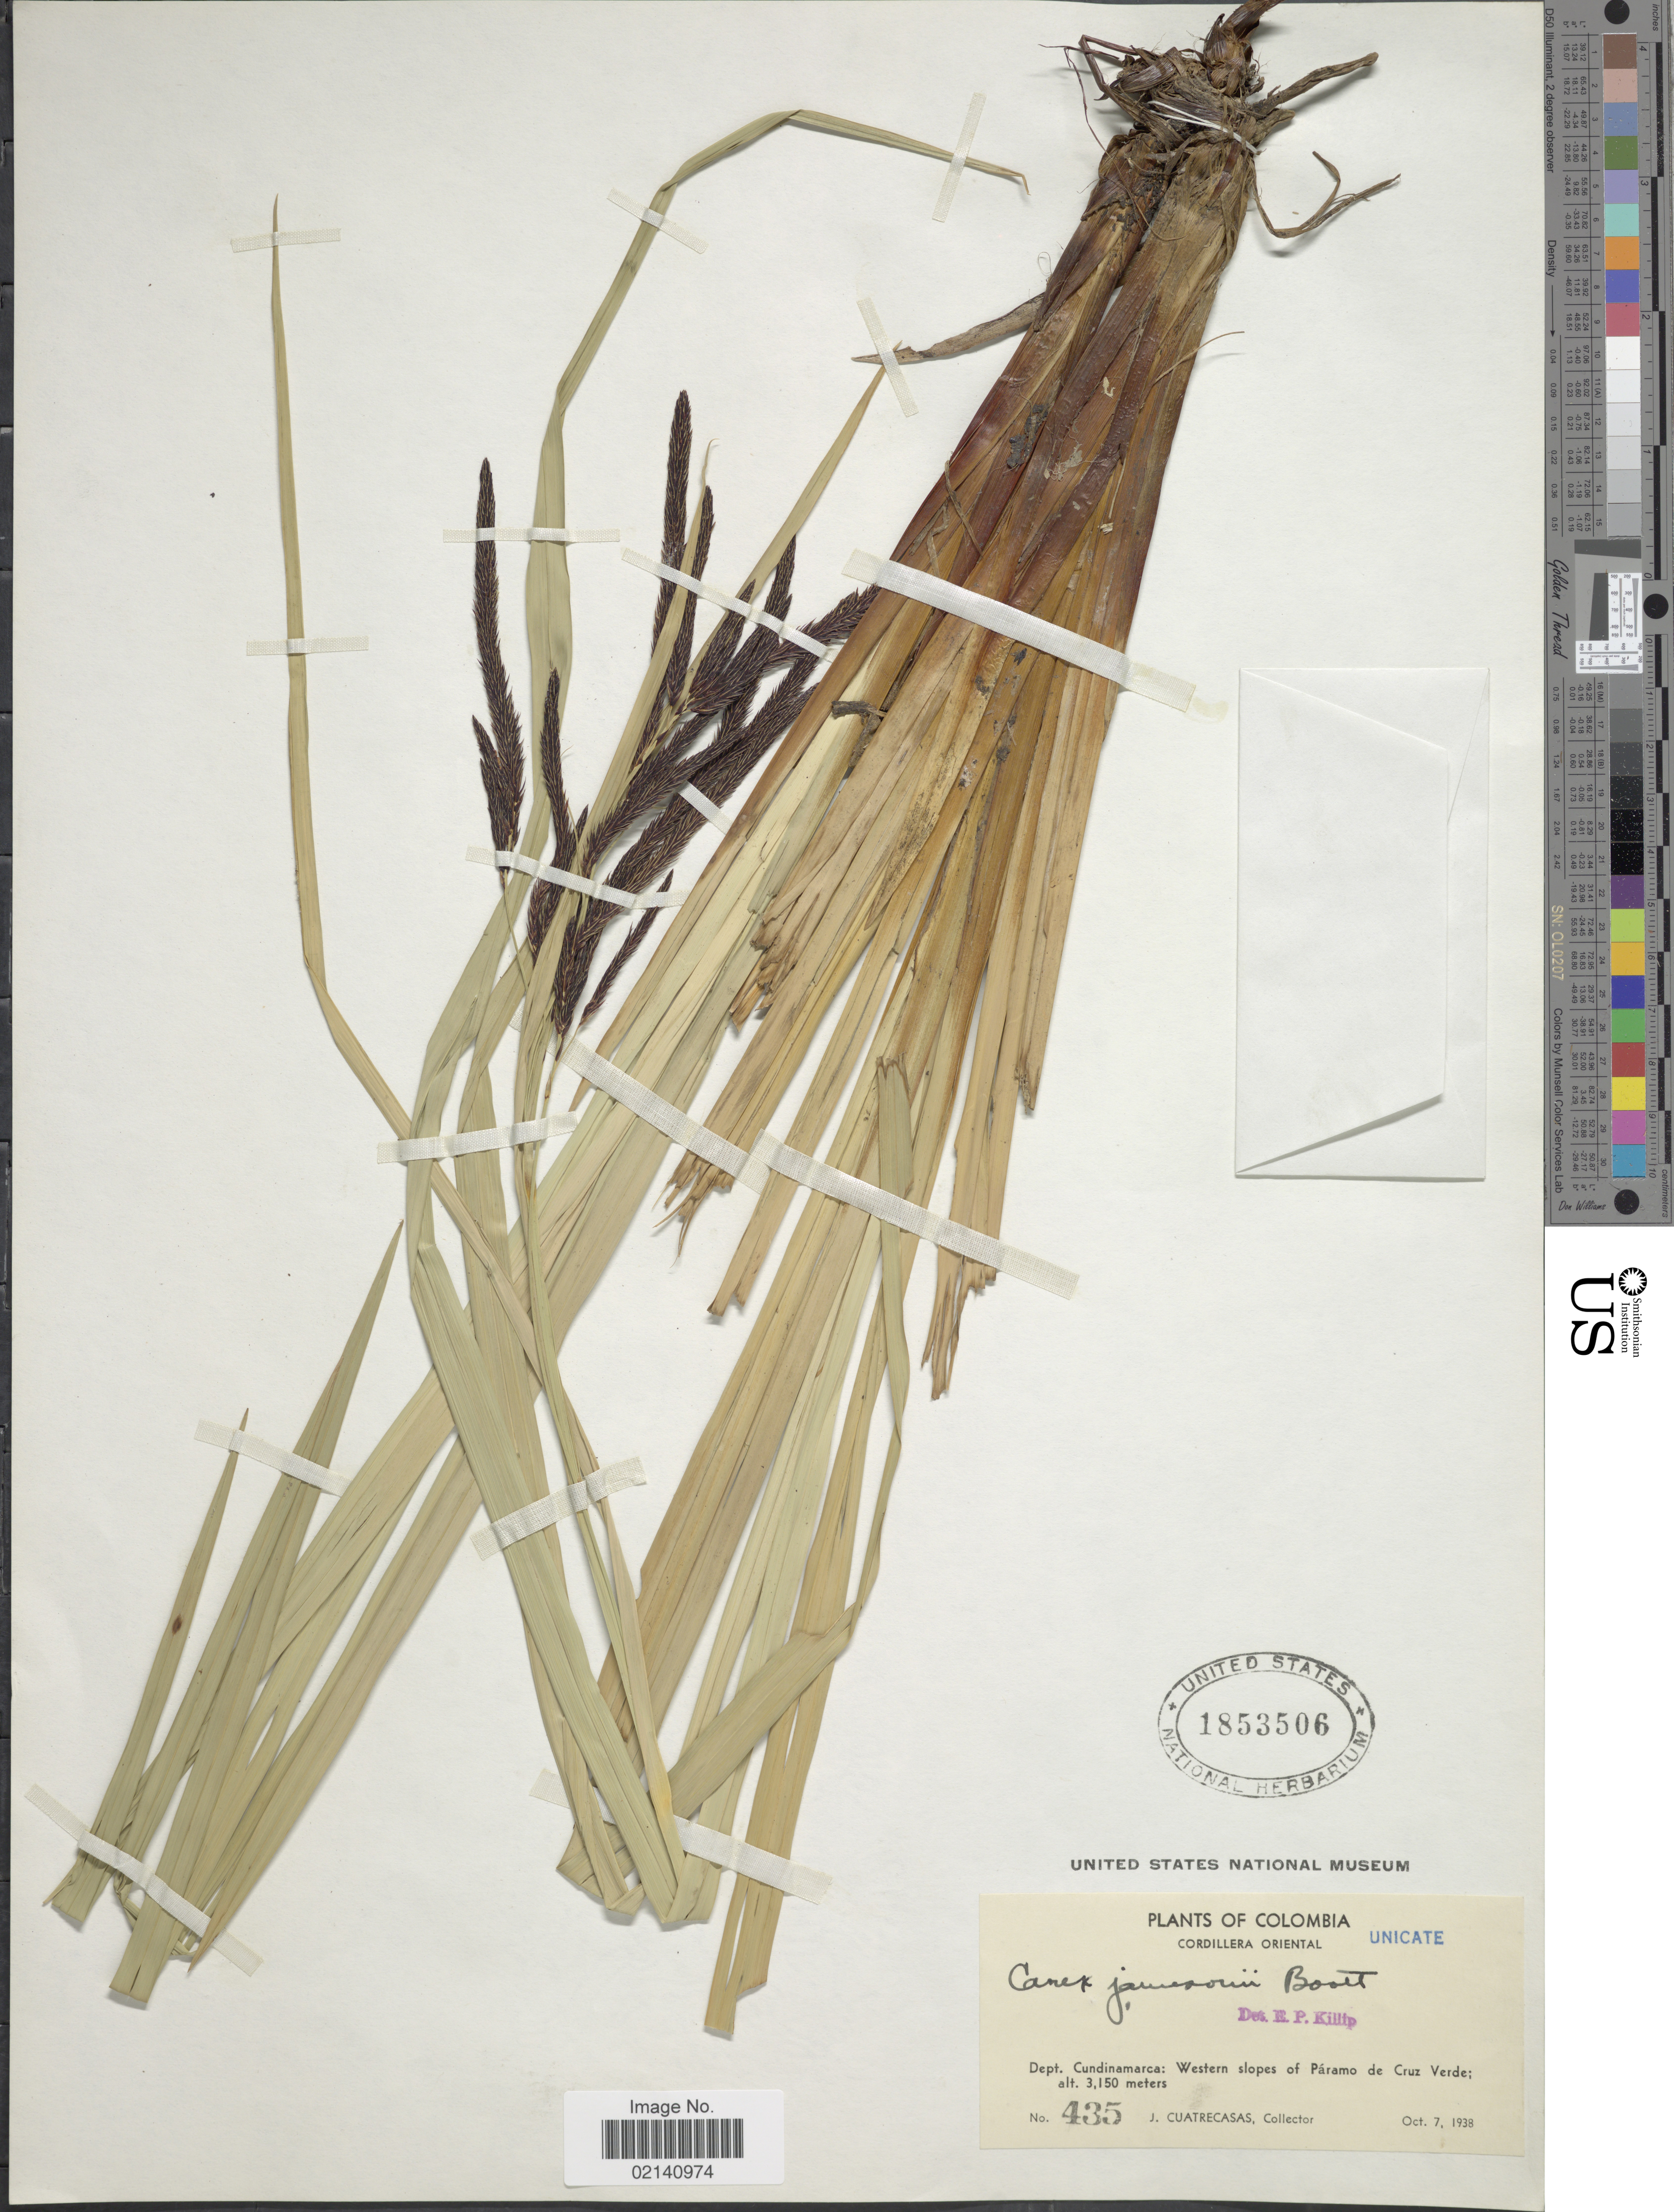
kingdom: Plantae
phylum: Tracheophyta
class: Liliopsida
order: Poales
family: Cyperaceae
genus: Carex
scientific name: Carex jamesonii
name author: Boott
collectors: J. Cuatrecasas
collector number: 435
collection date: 1938-10-07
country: Colombia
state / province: Cundinamarca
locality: Cordillera Oriental, Dept. Cundinamarca: Western slopes of Paramo de Cruz Verde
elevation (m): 3150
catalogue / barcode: US 1853506